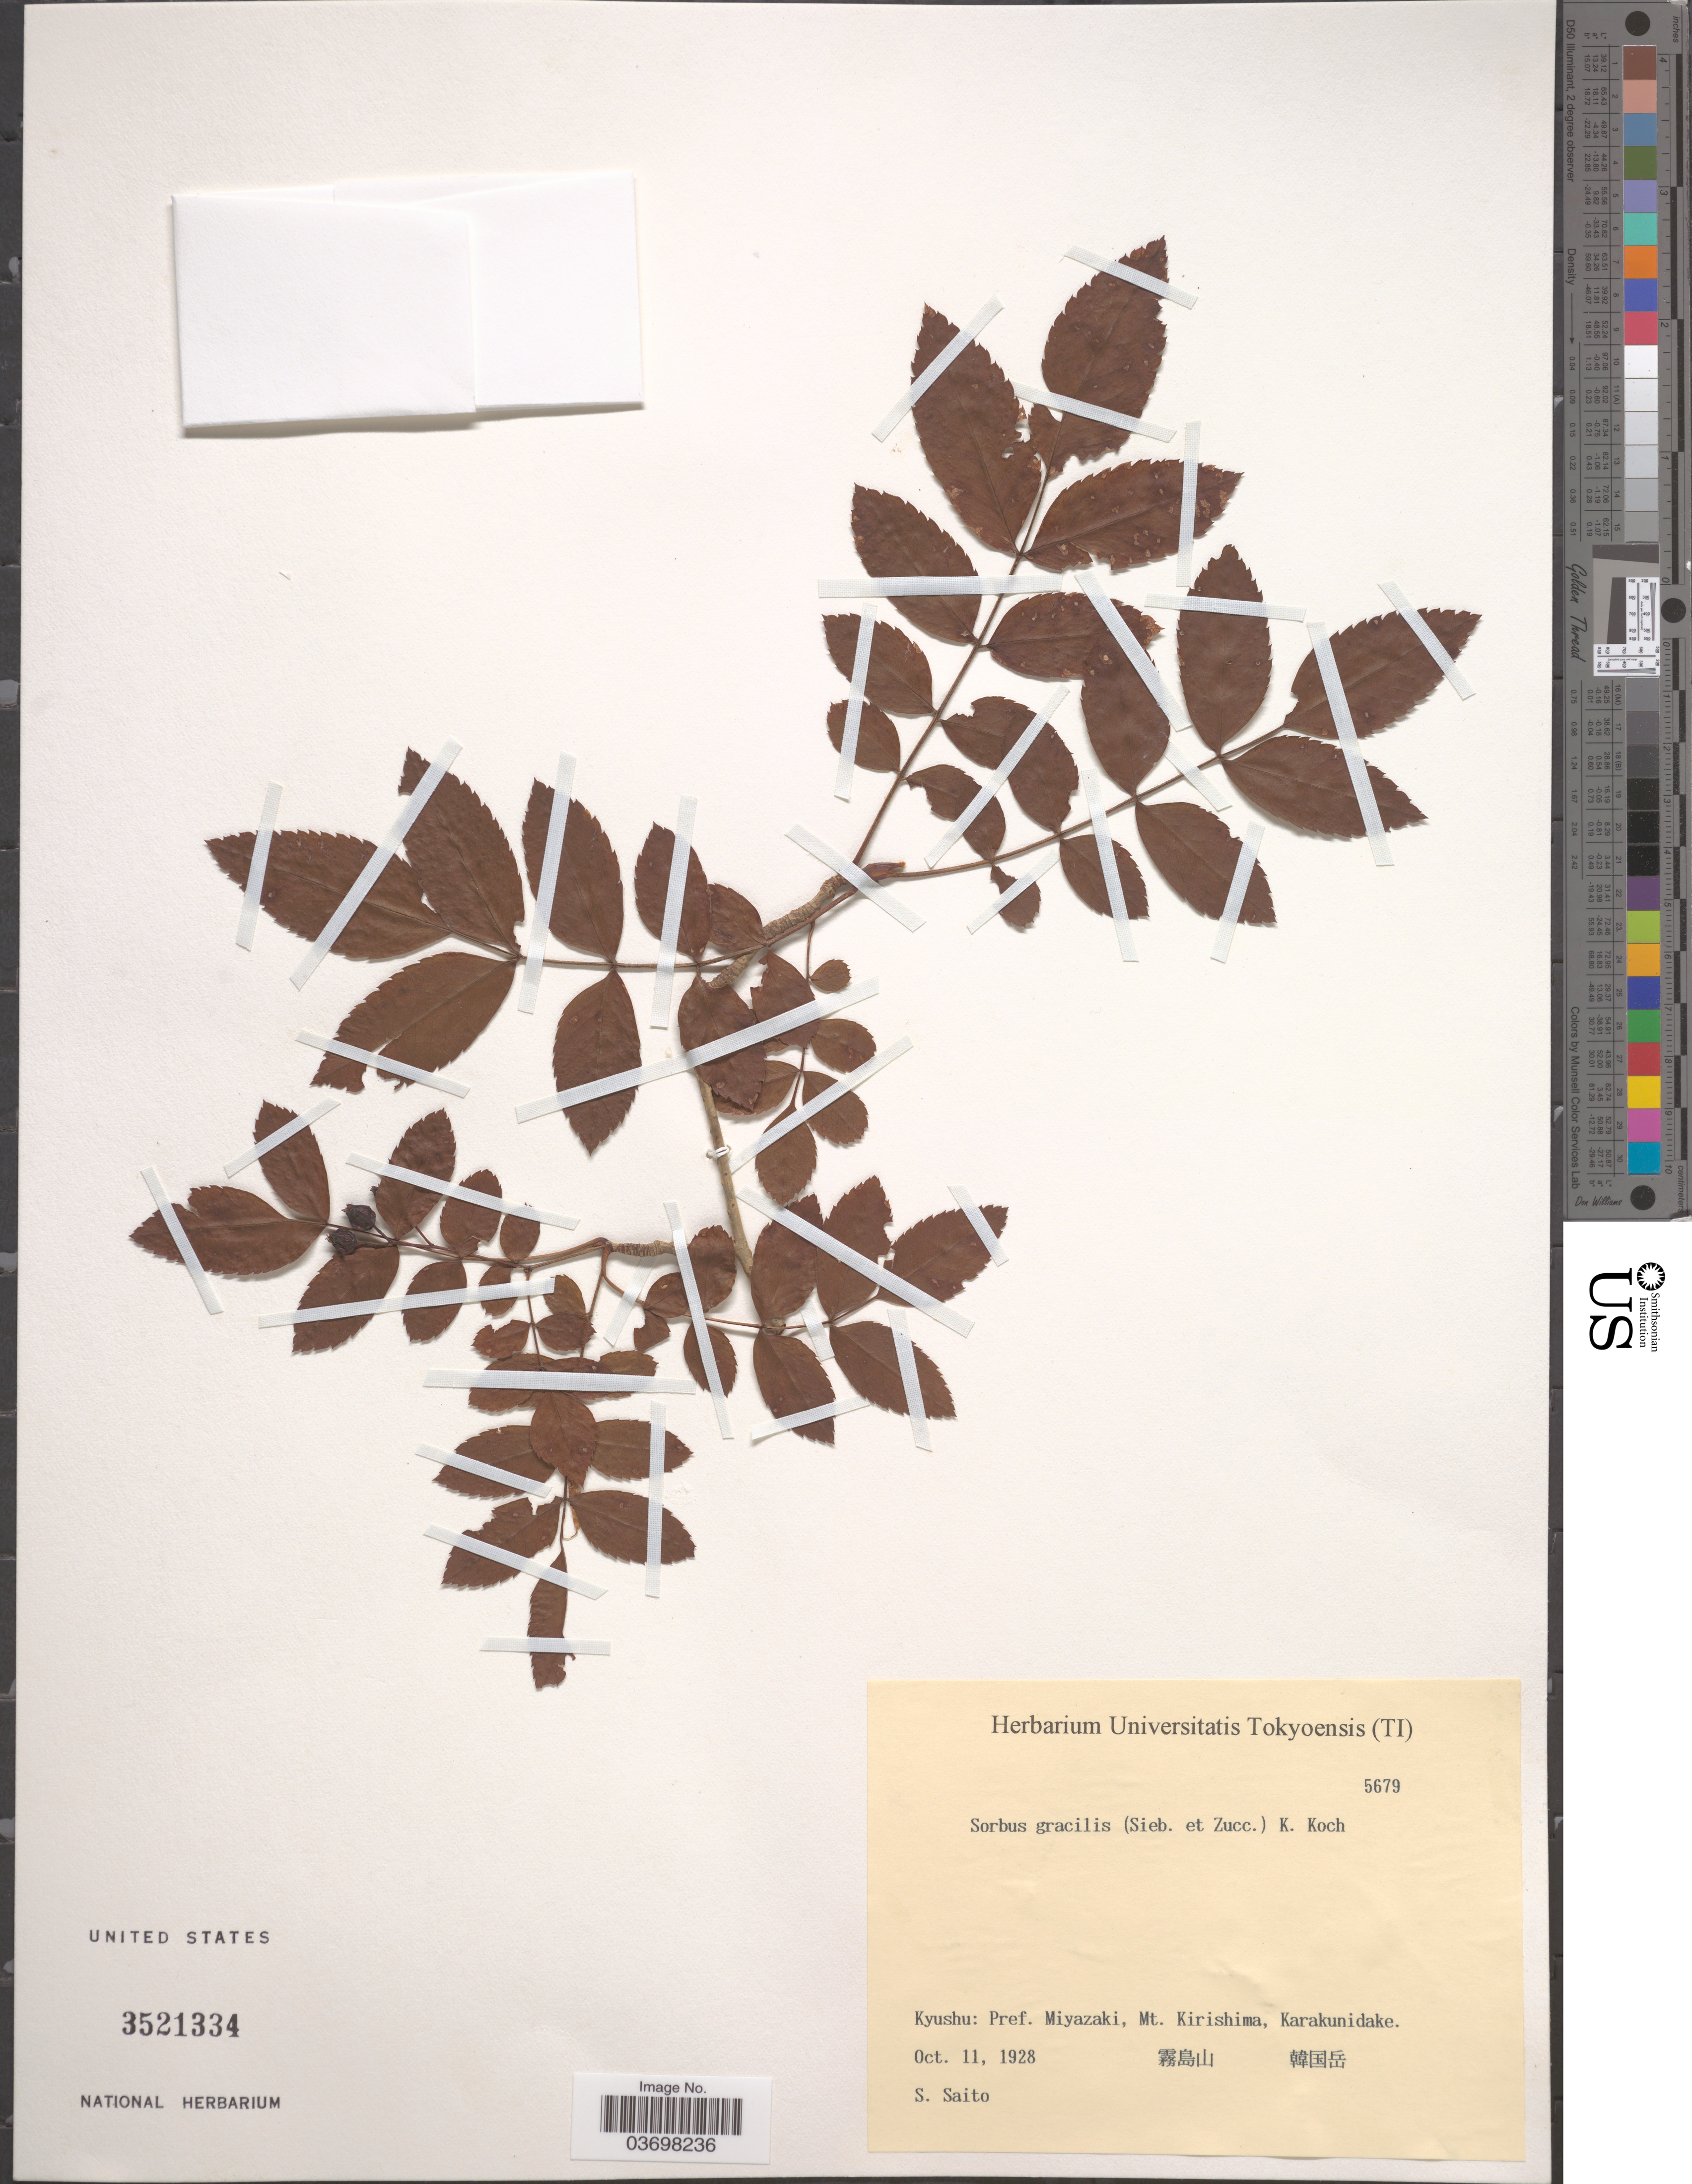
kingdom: Plantae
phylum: Tracheophyta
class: Magnoliopsida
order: Rosales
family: Rosaceae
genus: Sorbus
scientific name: Sorbus gracilis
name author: (Siebold & Zucc.) K. Koch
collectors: S. Saito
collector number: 5679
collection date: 1928-10-11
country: Japan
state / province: Miyazaki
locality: Kyushu: Pref. Miyazaki, Mt. Kirishima, Karakunidake.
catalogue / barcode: US 3521334